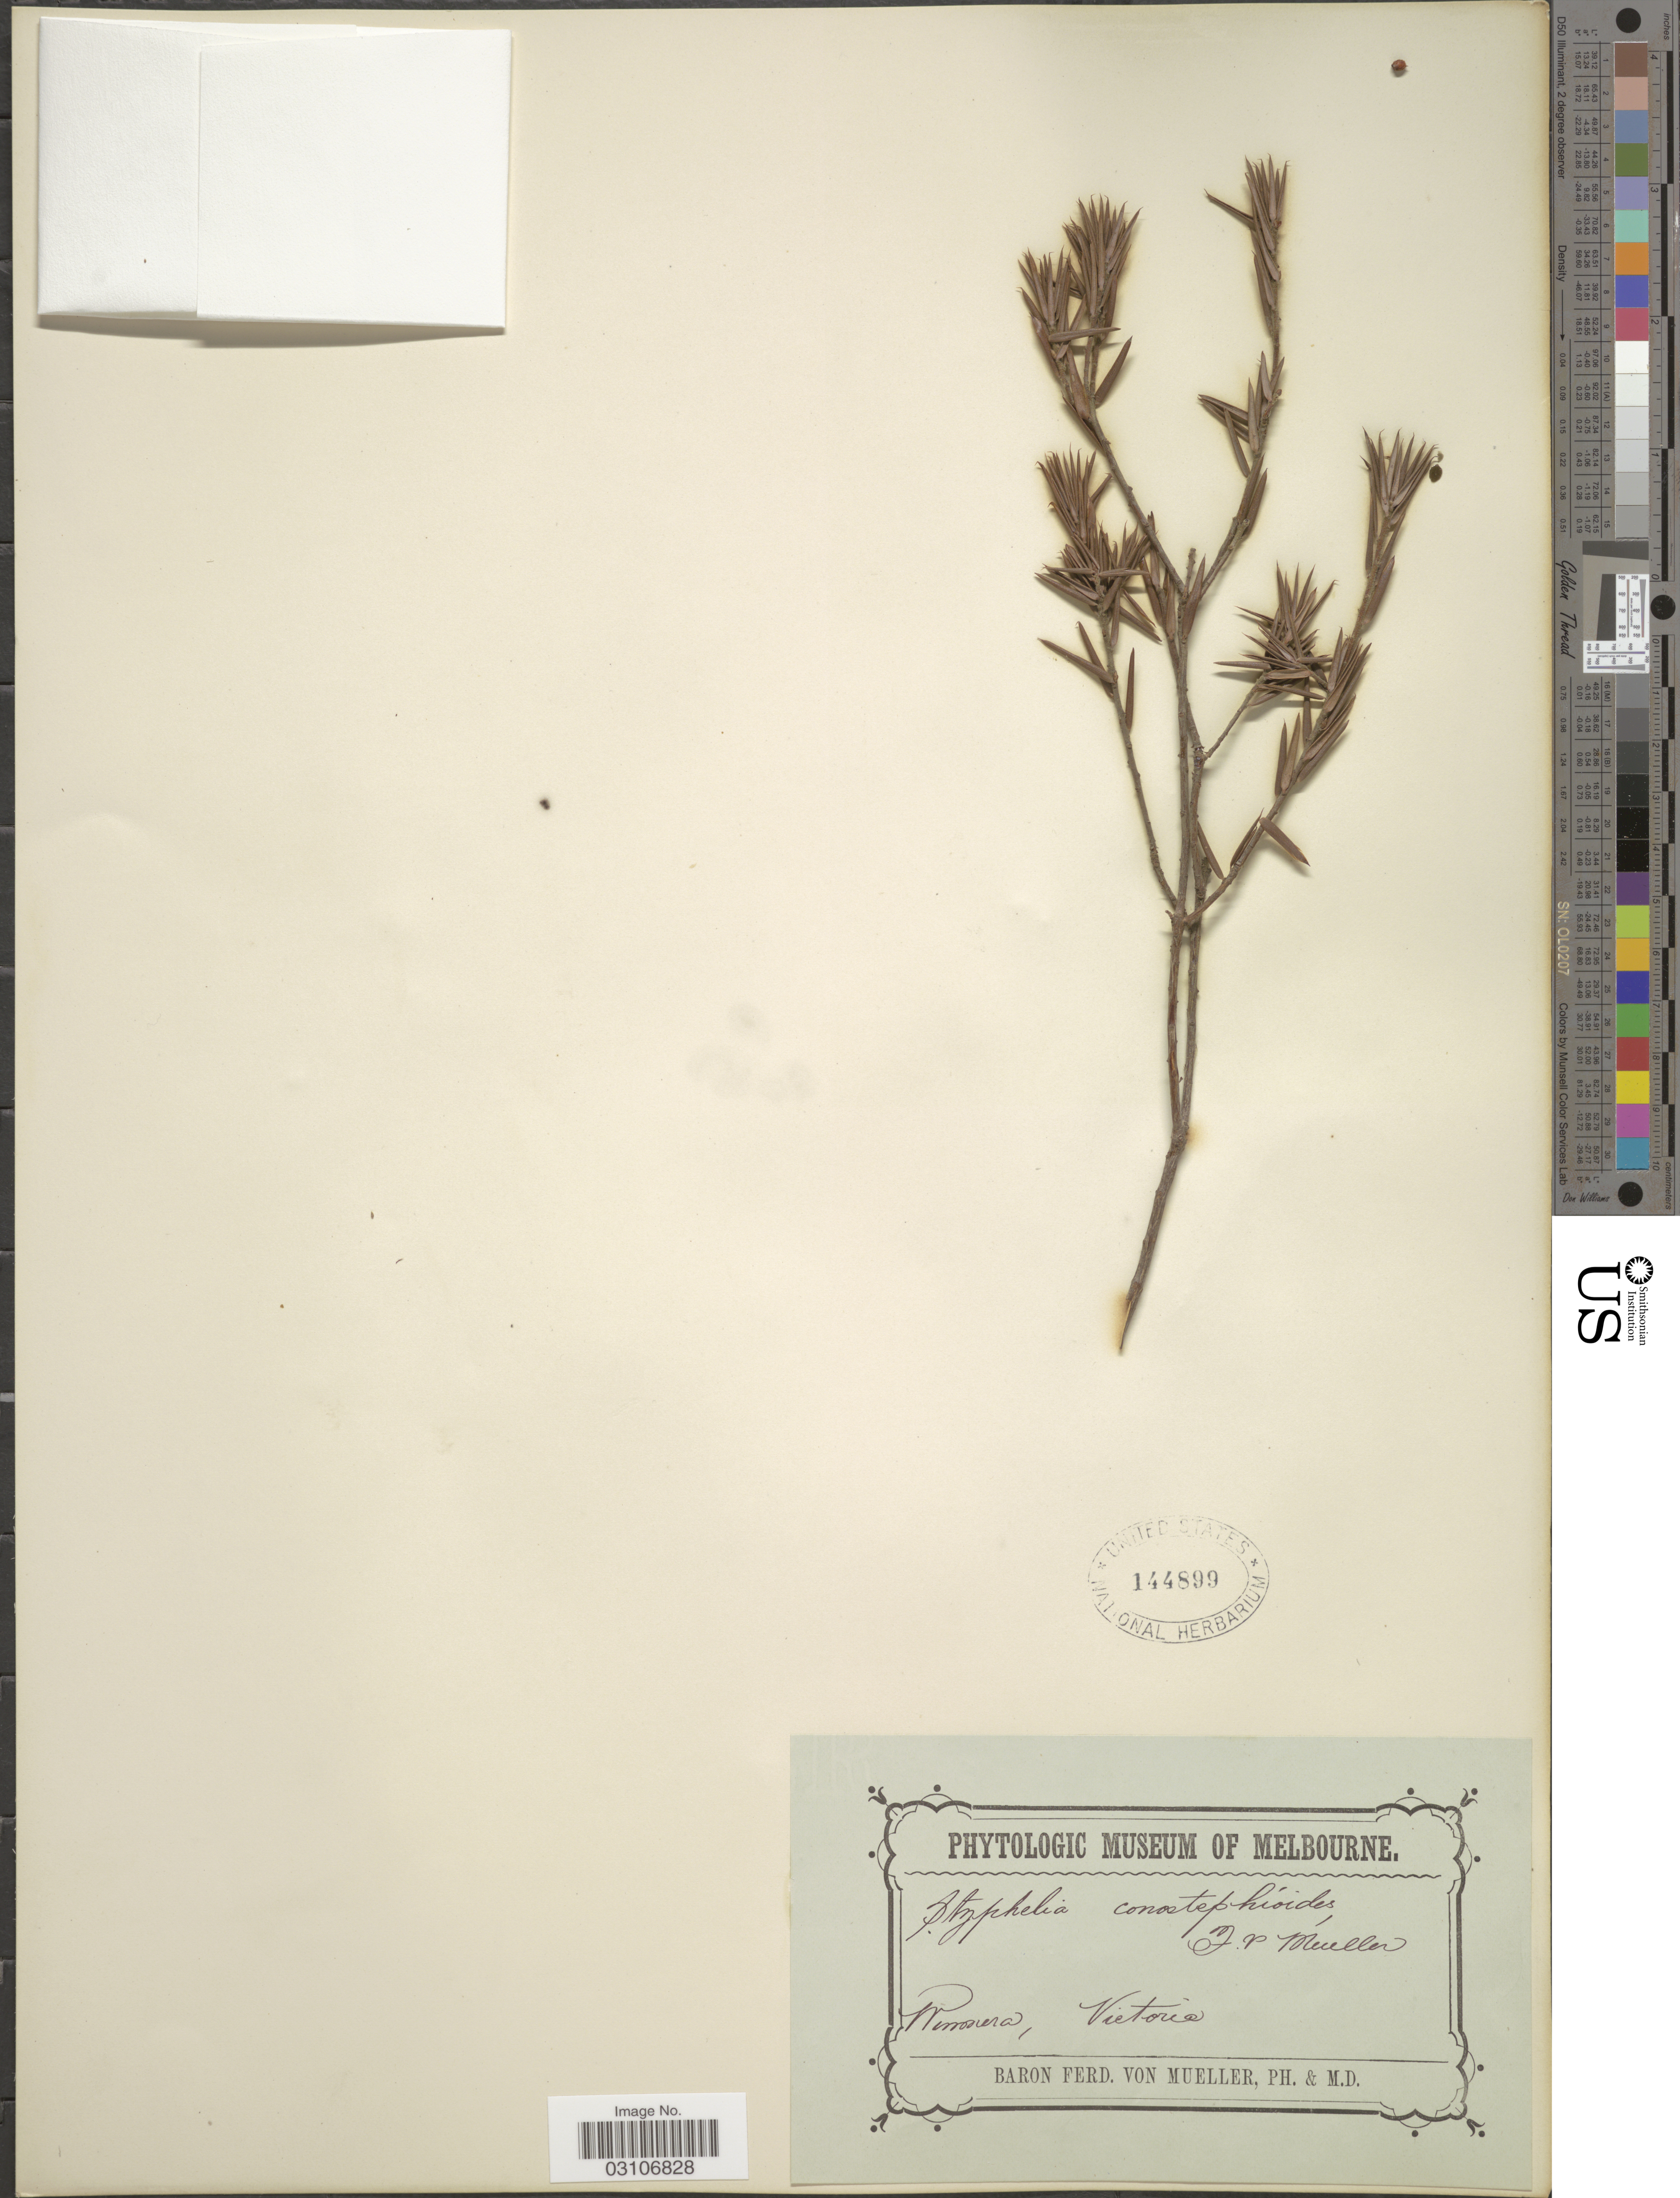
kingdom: Plantae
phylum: Tracheophyta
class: Magnoliopsida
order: Ericales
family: Ericaceae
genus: Leucopogon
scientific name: Leucopogon conostephioides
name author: DC.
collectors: F. Mueller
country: Australia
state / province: Victoria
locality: Wimmera, Victoria.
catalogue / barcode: US 144899